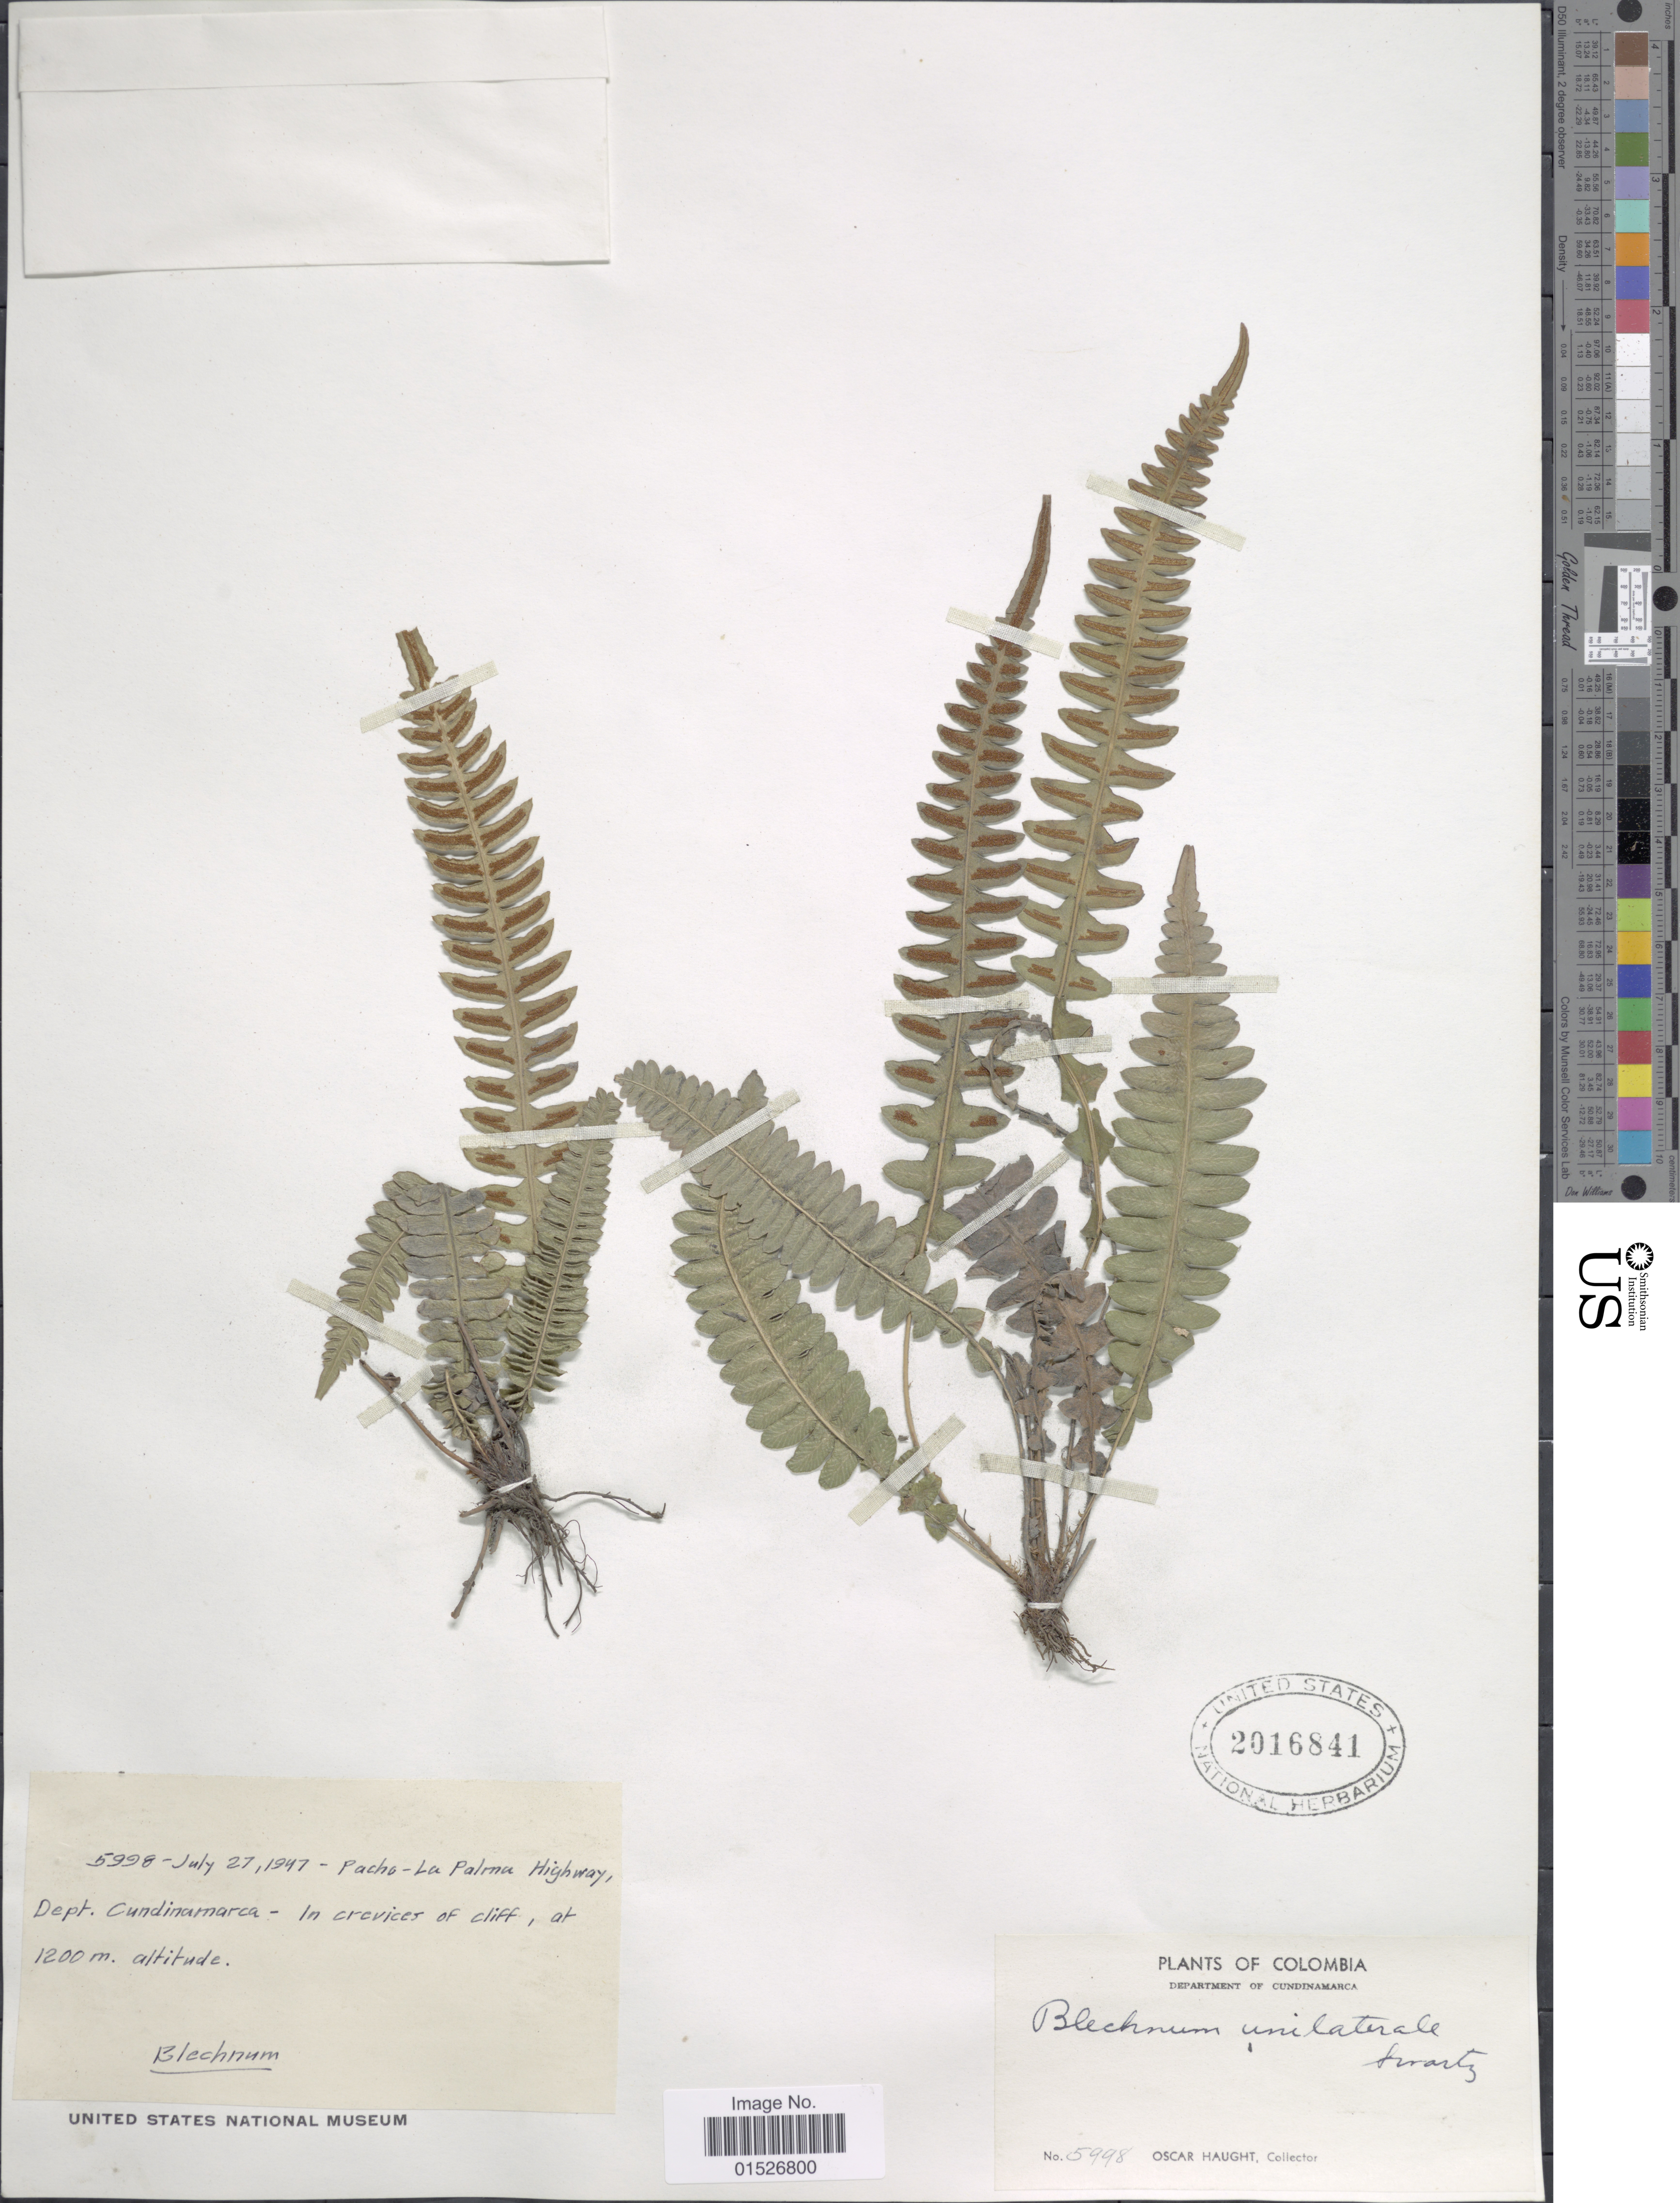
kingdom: Plantae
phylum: Tracheophyta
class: Polypodiopsida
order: Polypodiales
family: Blechnaceae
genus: Blechnum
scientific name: Blechnum polypodioides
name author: Raddi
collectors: O. L. Haught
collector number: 5998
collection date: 1947-07-27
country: Colombia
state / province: Cundinamarca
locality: Department of Cundinamarca.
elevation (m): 1200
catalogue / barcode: US 2016841